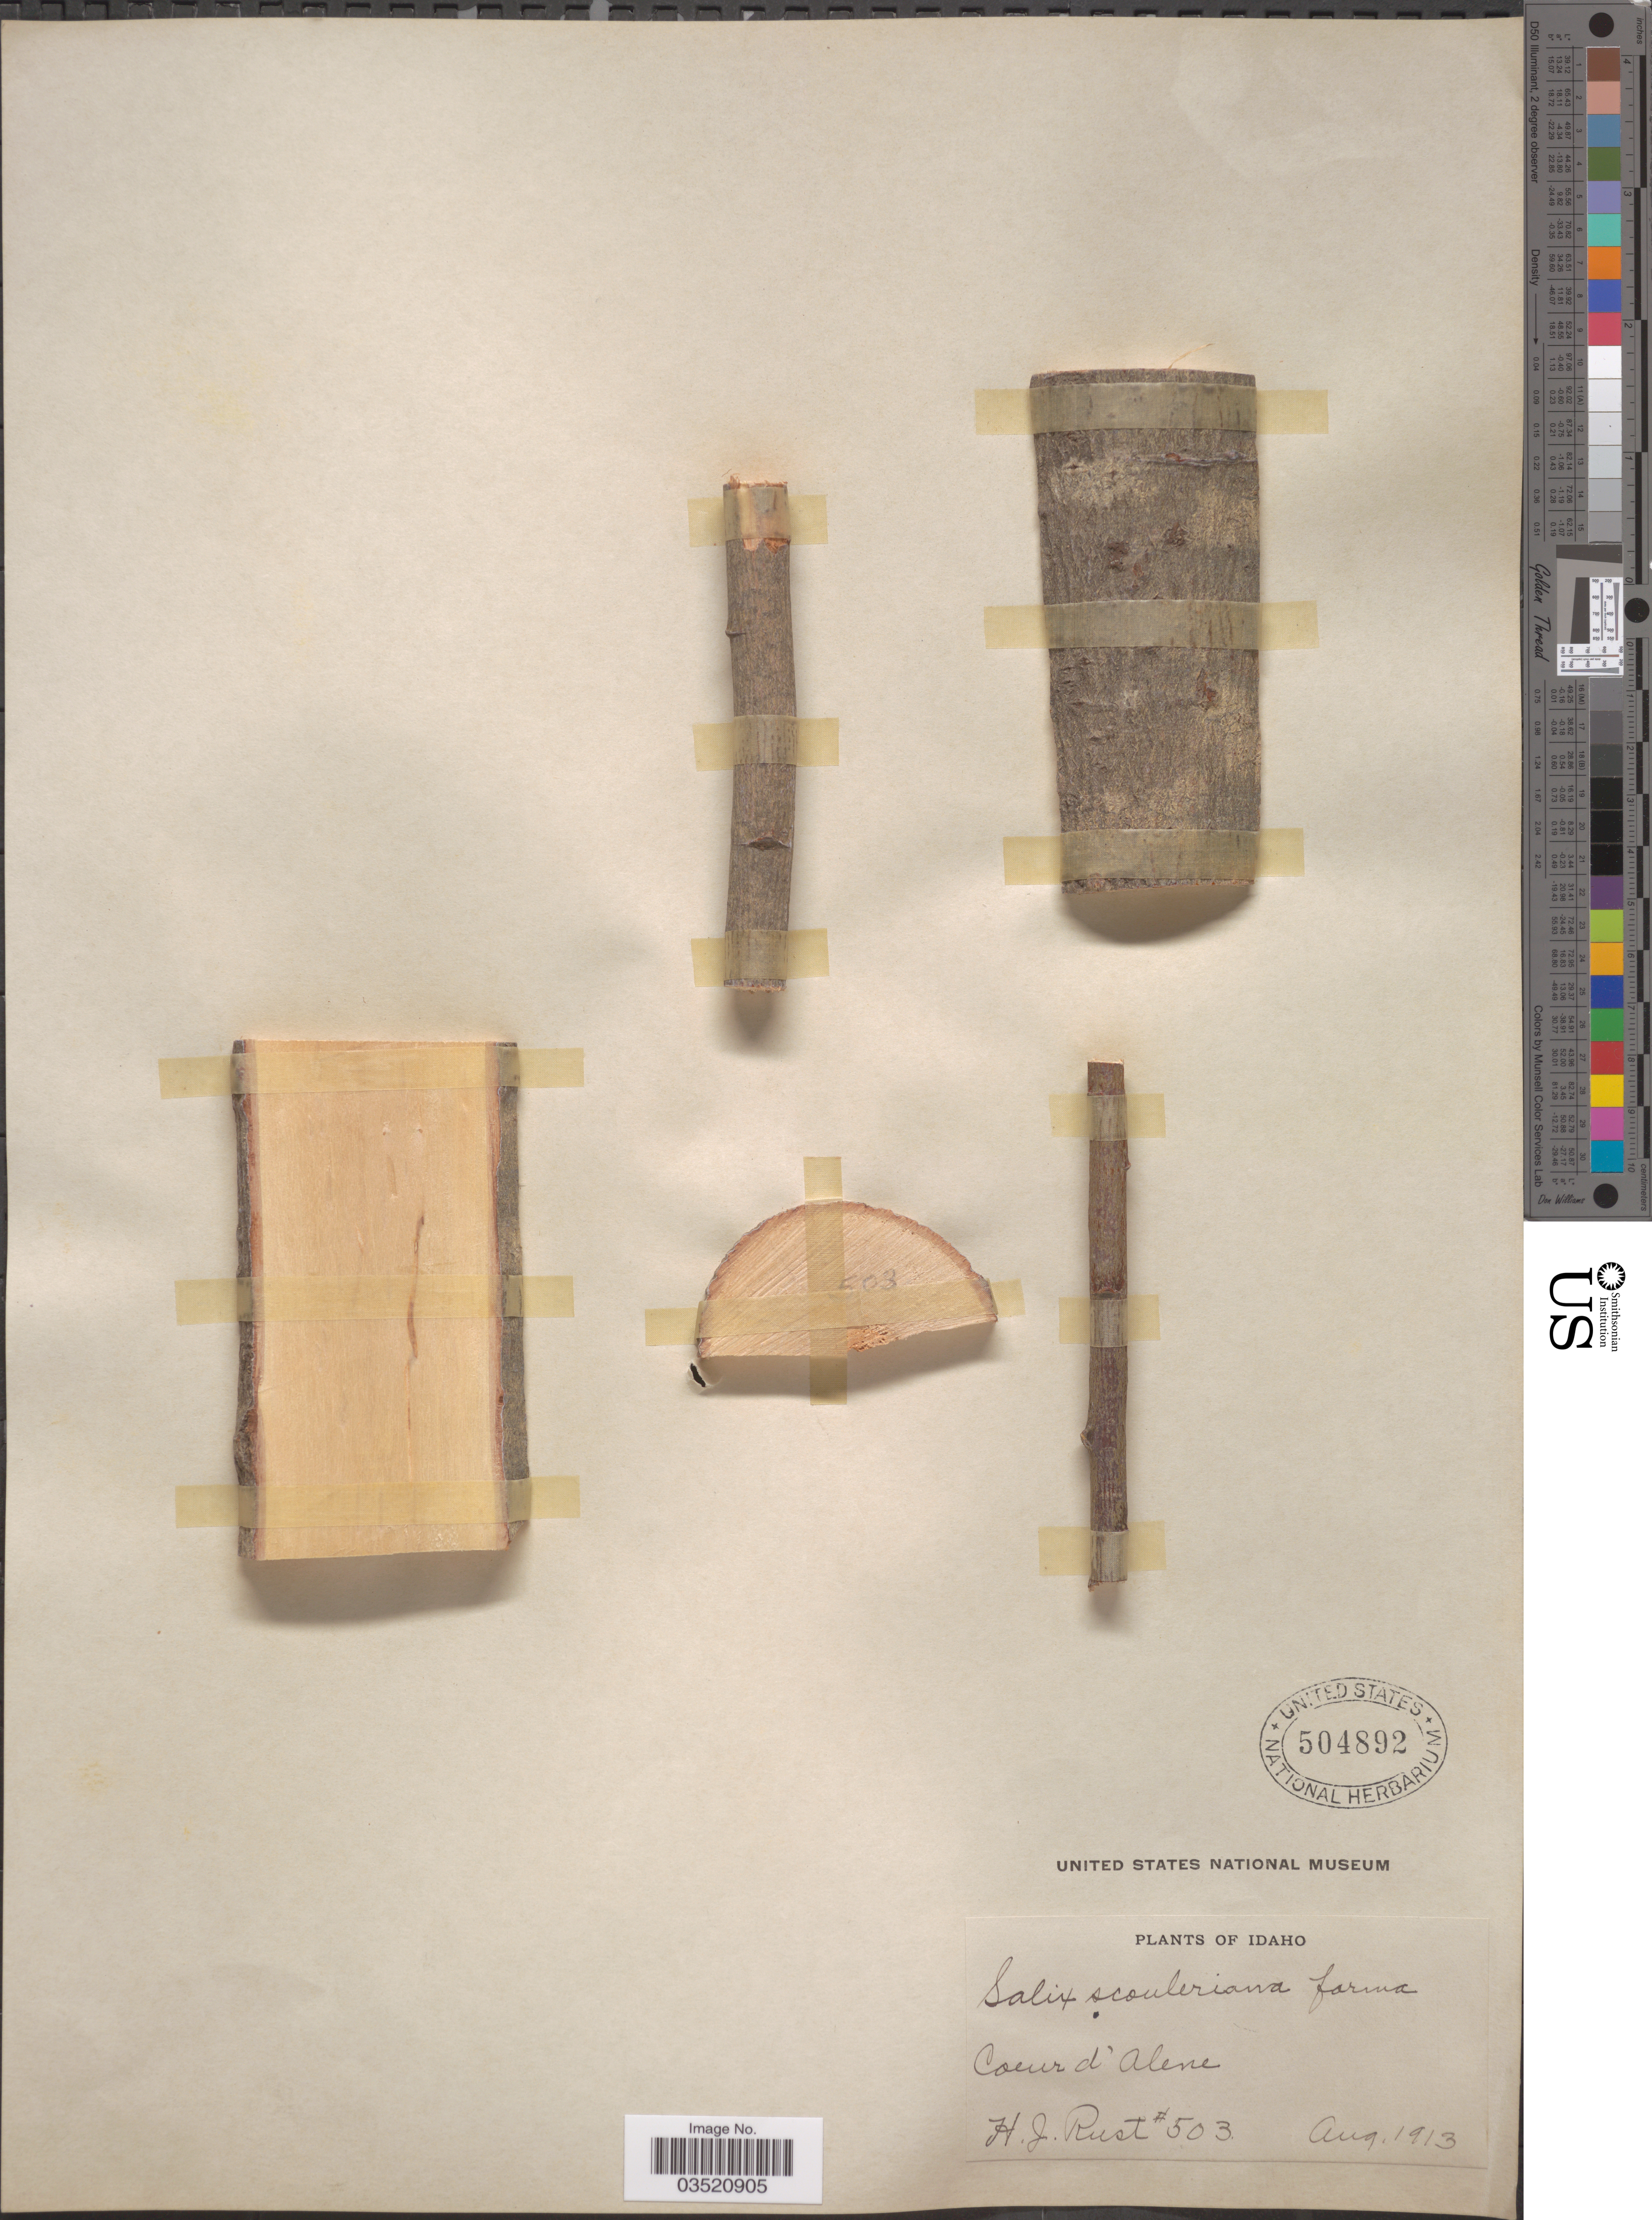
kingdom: Plantae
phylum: Tracheophyta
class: Magnoliopsida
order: Malpighiales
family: Salicaceae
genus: Salix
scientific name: Salix scouleriana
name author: Barratt ex Hook.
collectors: H. J. Rust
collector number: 503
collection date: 1913-08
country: United States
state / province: Idaho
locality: Coeur d'Alene.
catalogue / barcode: US 504892